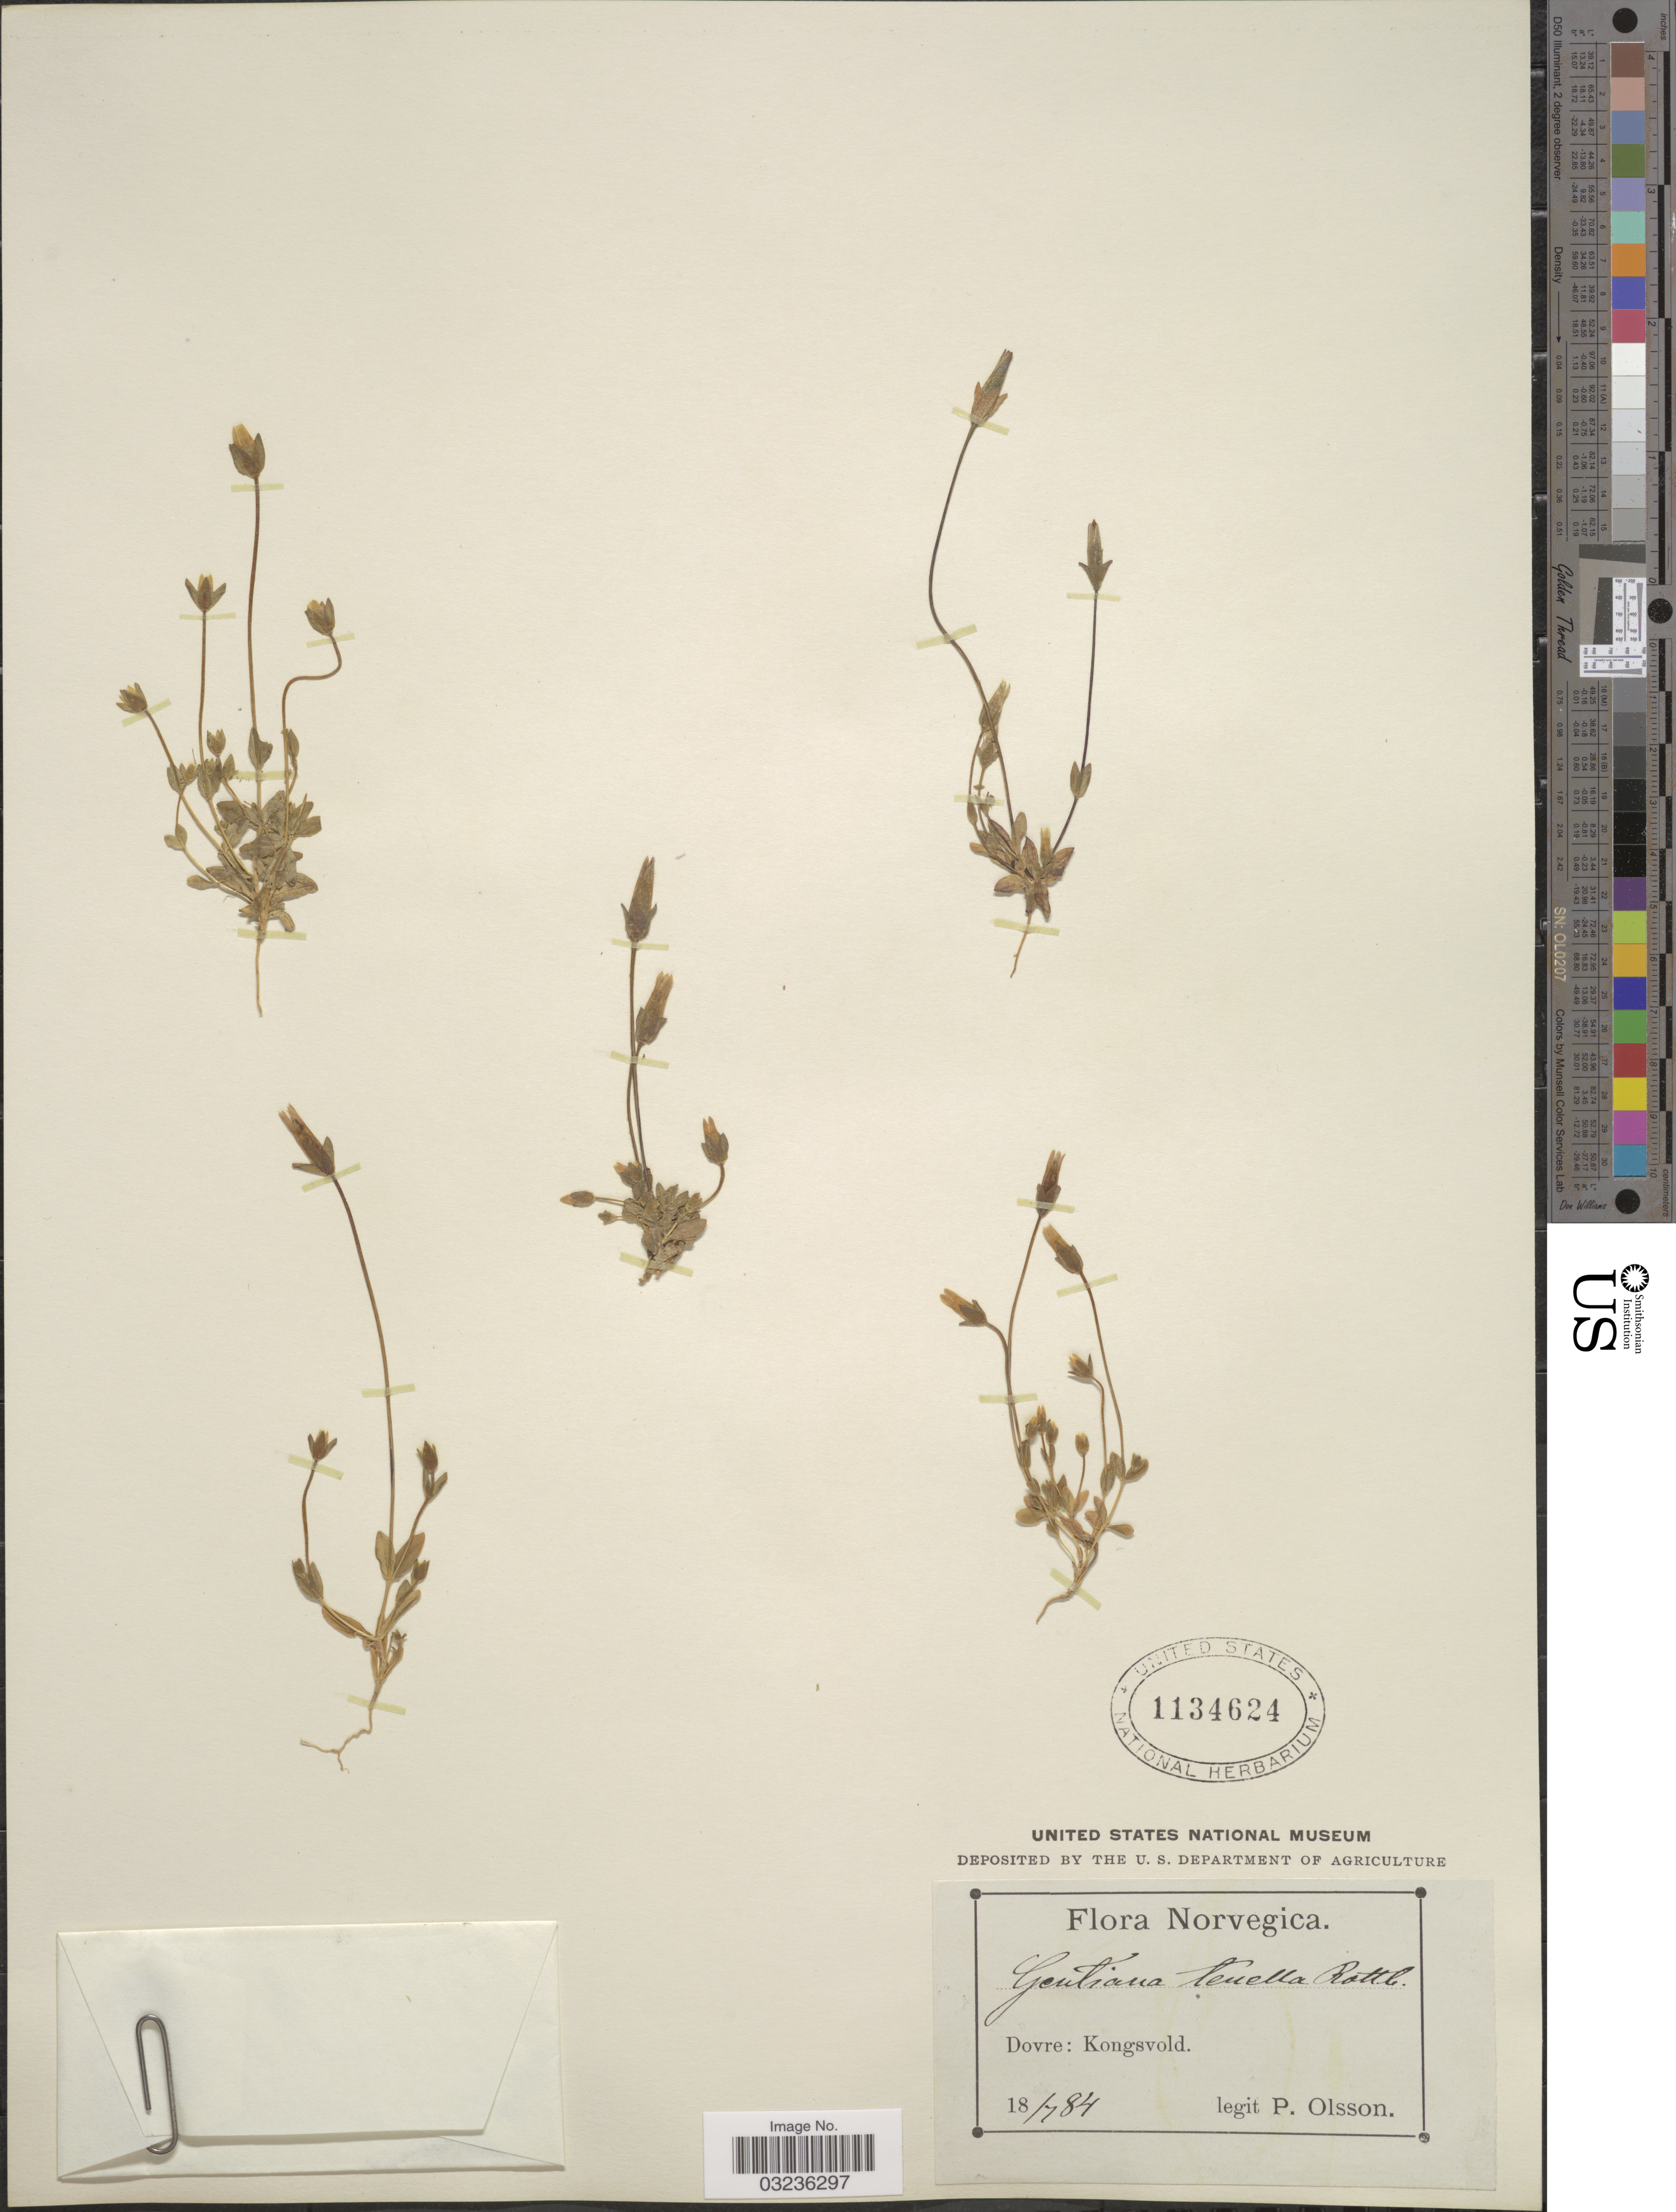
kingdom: Plantae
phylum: Tracheophyta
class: Magnoliopsida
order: Gentianales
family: Gentianaceae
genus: Gentiana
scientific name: Gentiana tenella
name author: Rottb.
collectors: P. Olsson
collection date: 1884-07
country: Norway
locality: Dovre: Kongsvold.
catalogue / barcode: US 1134624